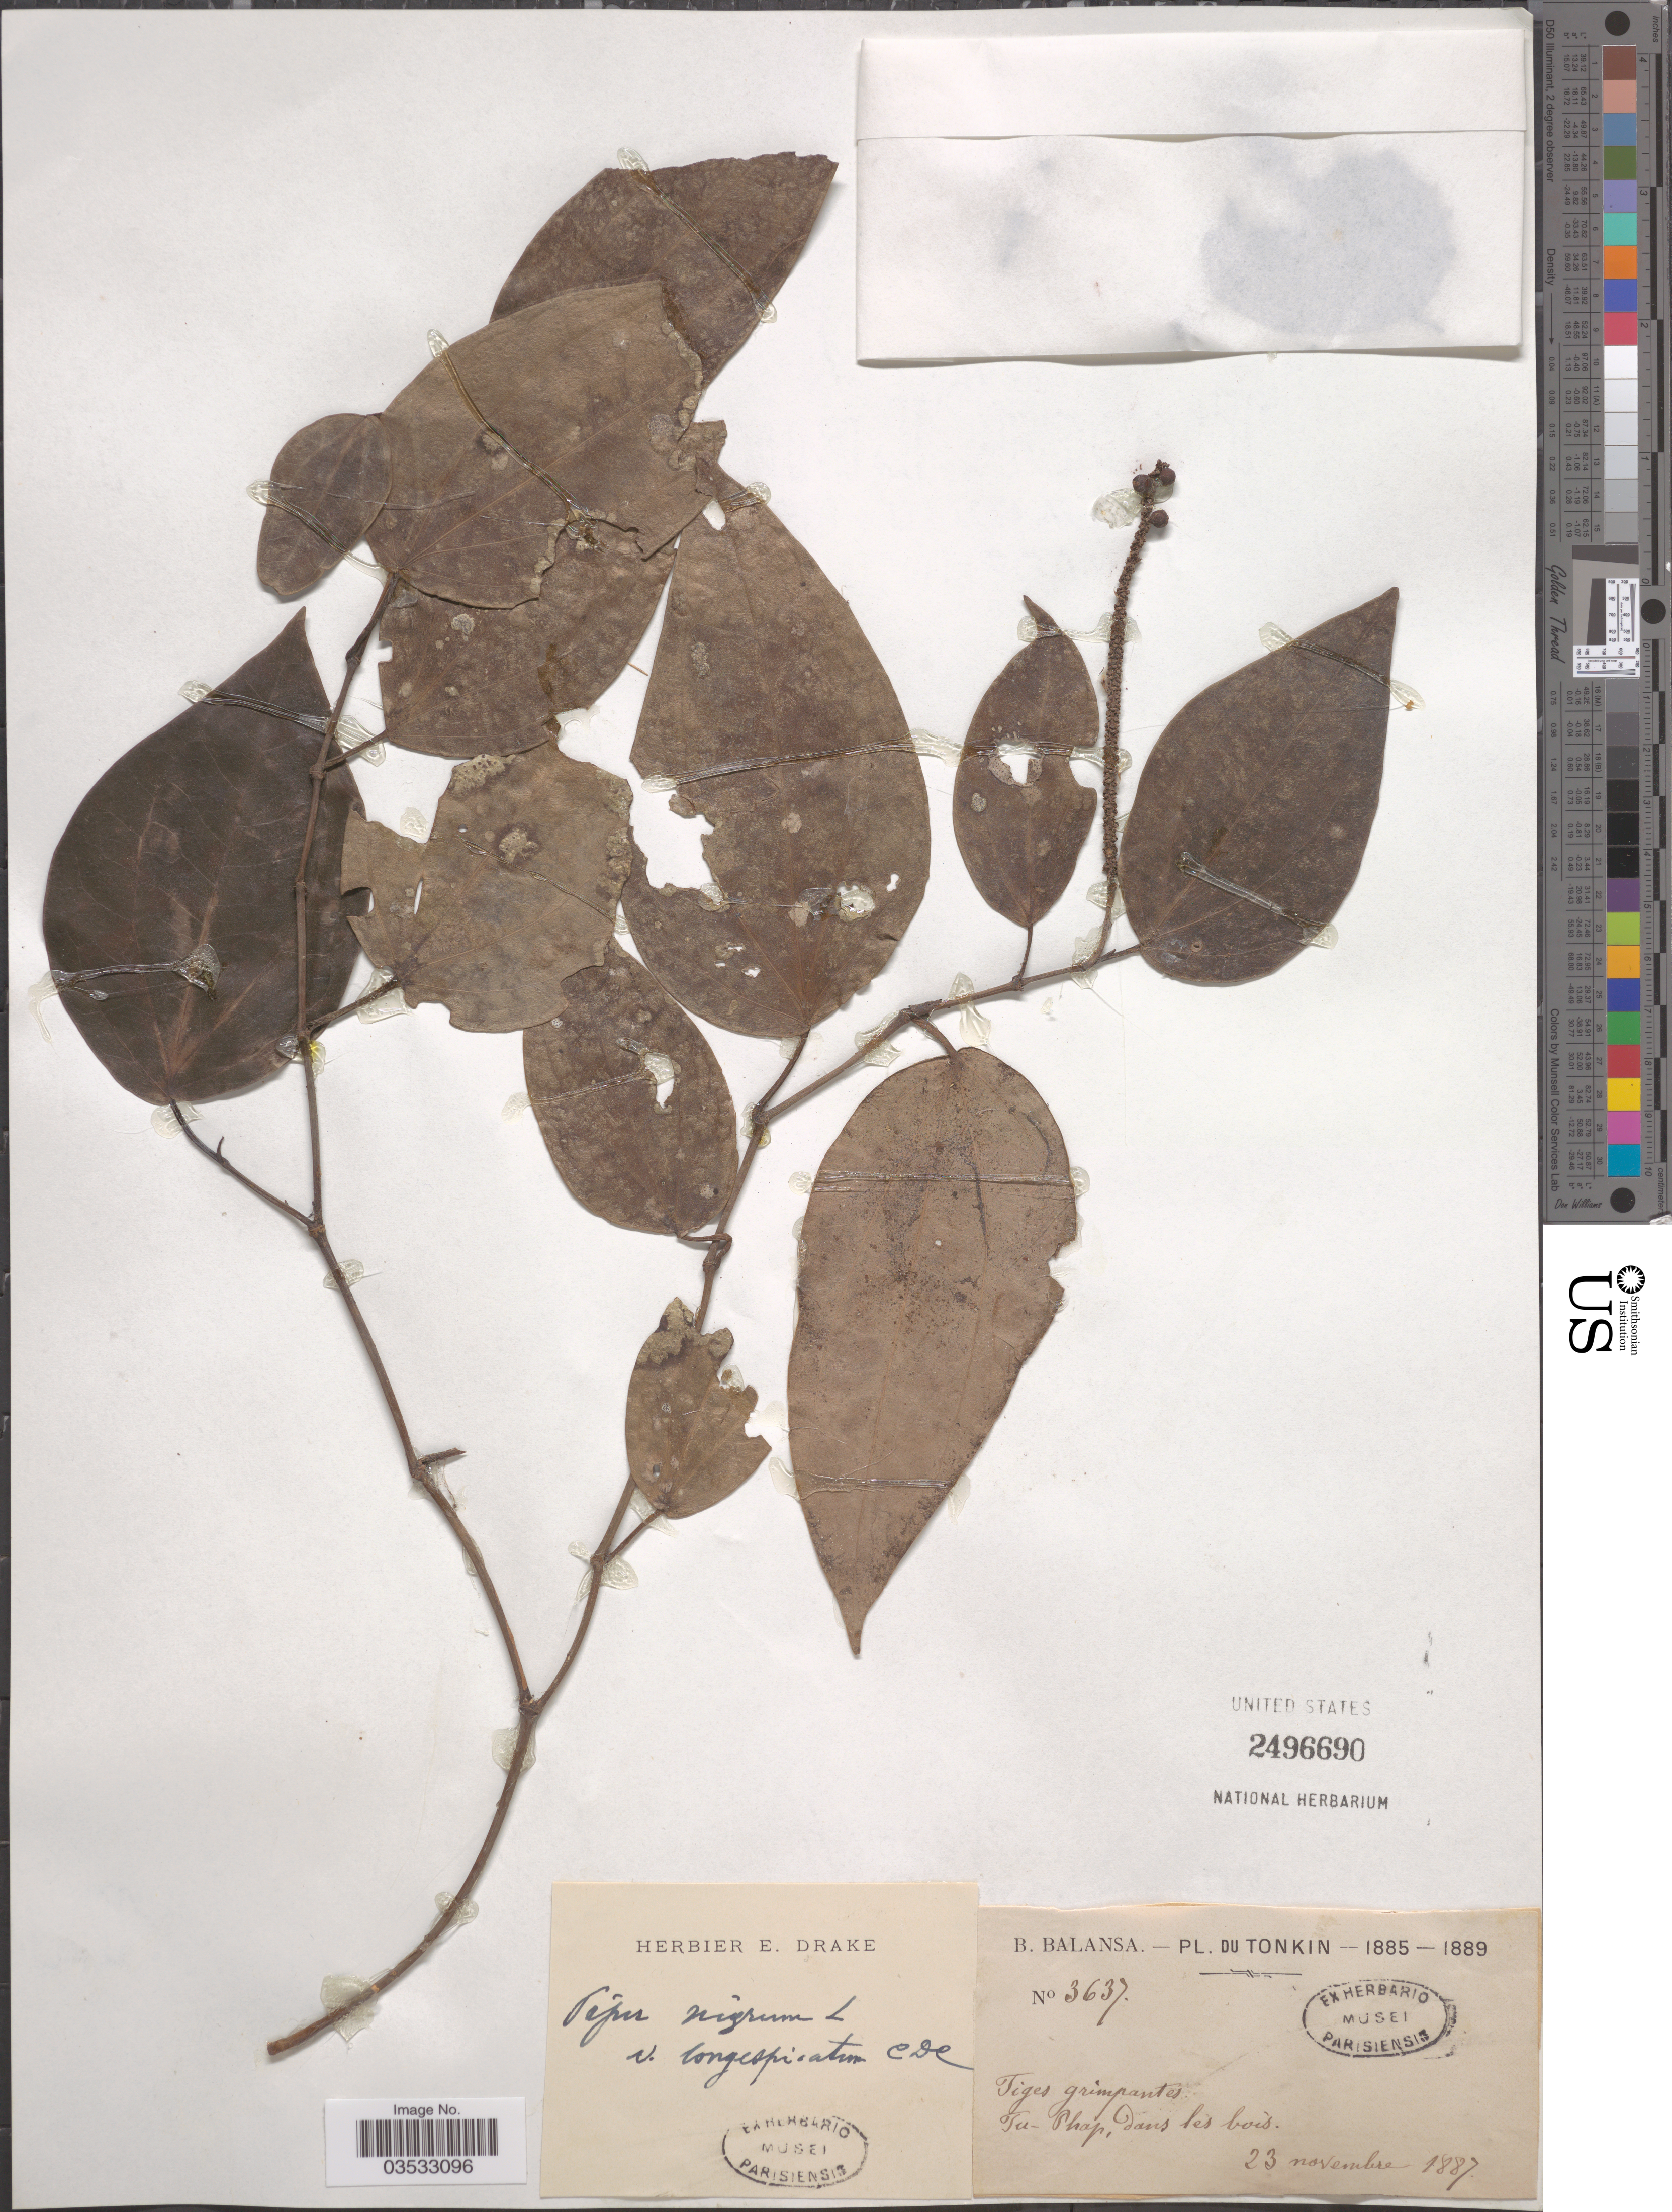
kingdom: Plantae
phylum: Tracheophyta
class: Magnoliopsida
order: Piperales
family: Piperaceae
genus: Piper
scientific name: Piper nigrum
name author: L.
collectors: B. Balansa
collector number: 3637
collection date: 1887-11-23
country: Vietnam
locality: Tonkin. Tiges grimpantes. Tu-Phap, dans les bois.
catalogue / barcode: US 2496690